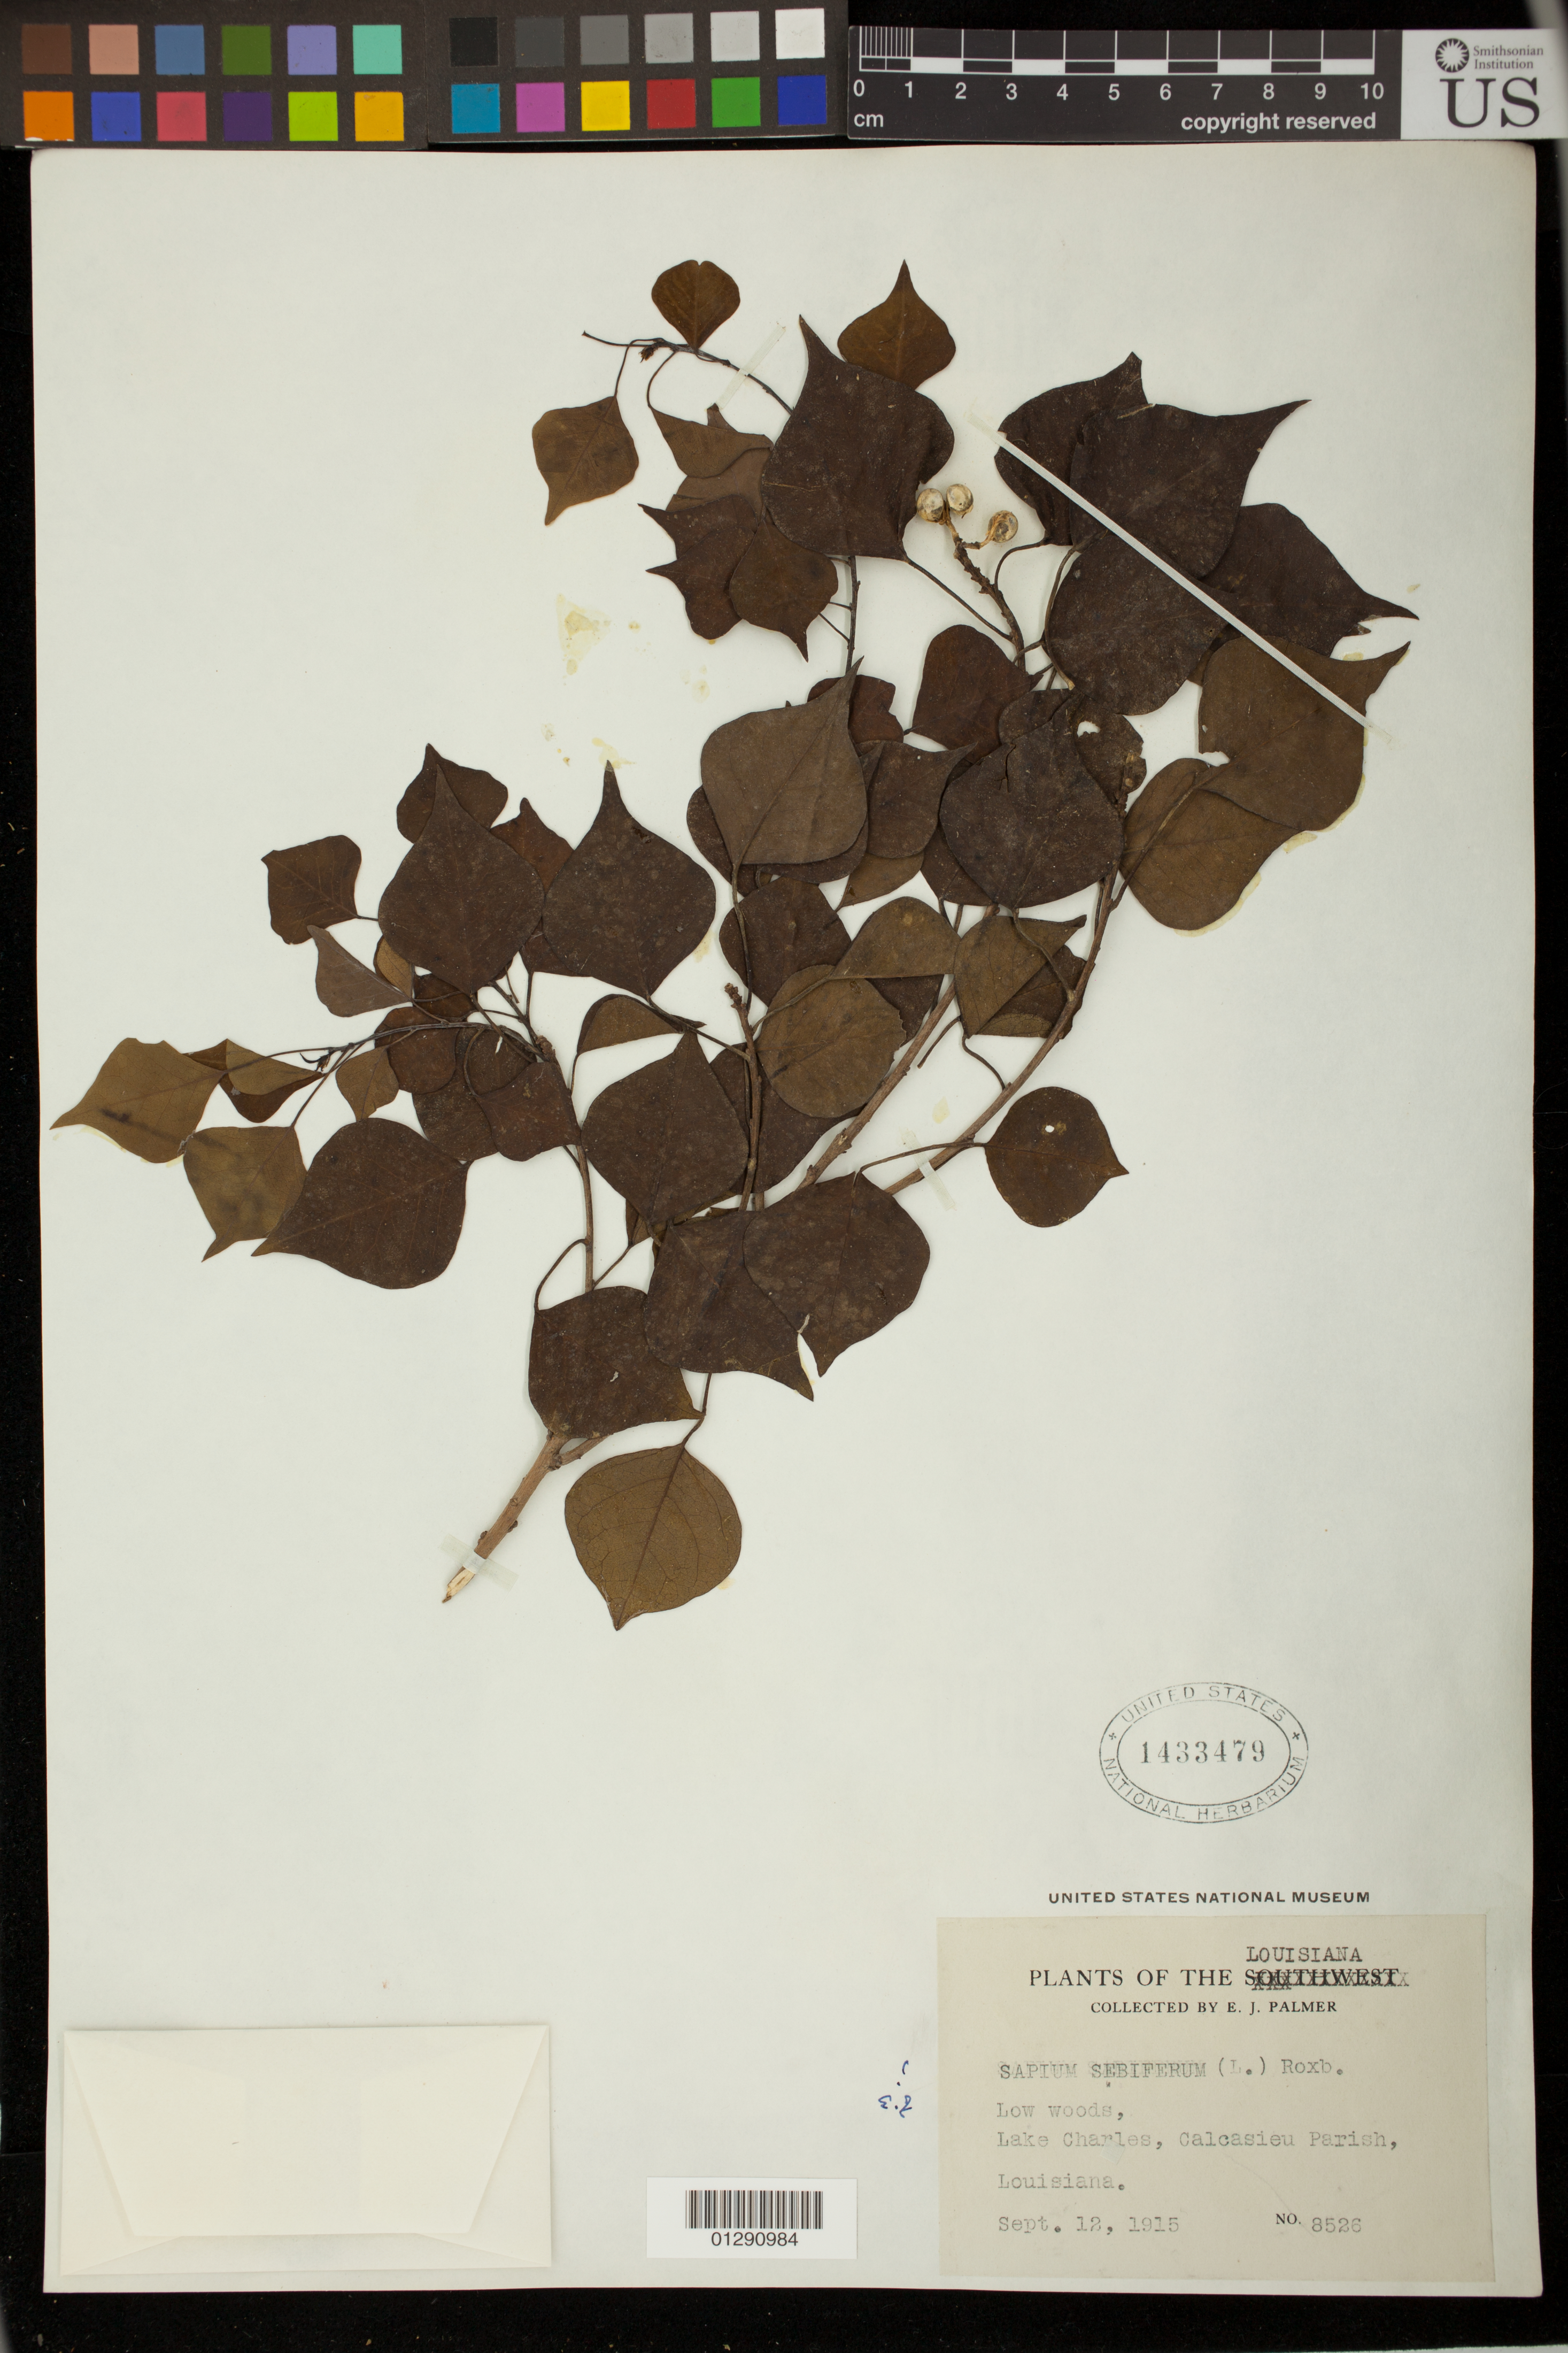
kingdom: Plantae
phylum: Tracheophyta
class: Magnoliopsida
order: Malpighiales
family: Euphorbiaceae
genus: Sapium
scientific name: Sapium sebiferum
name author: (L.) Roxb.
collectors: E. J. Palmer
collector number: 8526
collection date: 1915-09-12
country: United States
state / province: Louisiana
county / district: Calcasieu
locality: Low woods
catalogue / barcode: US 1433479